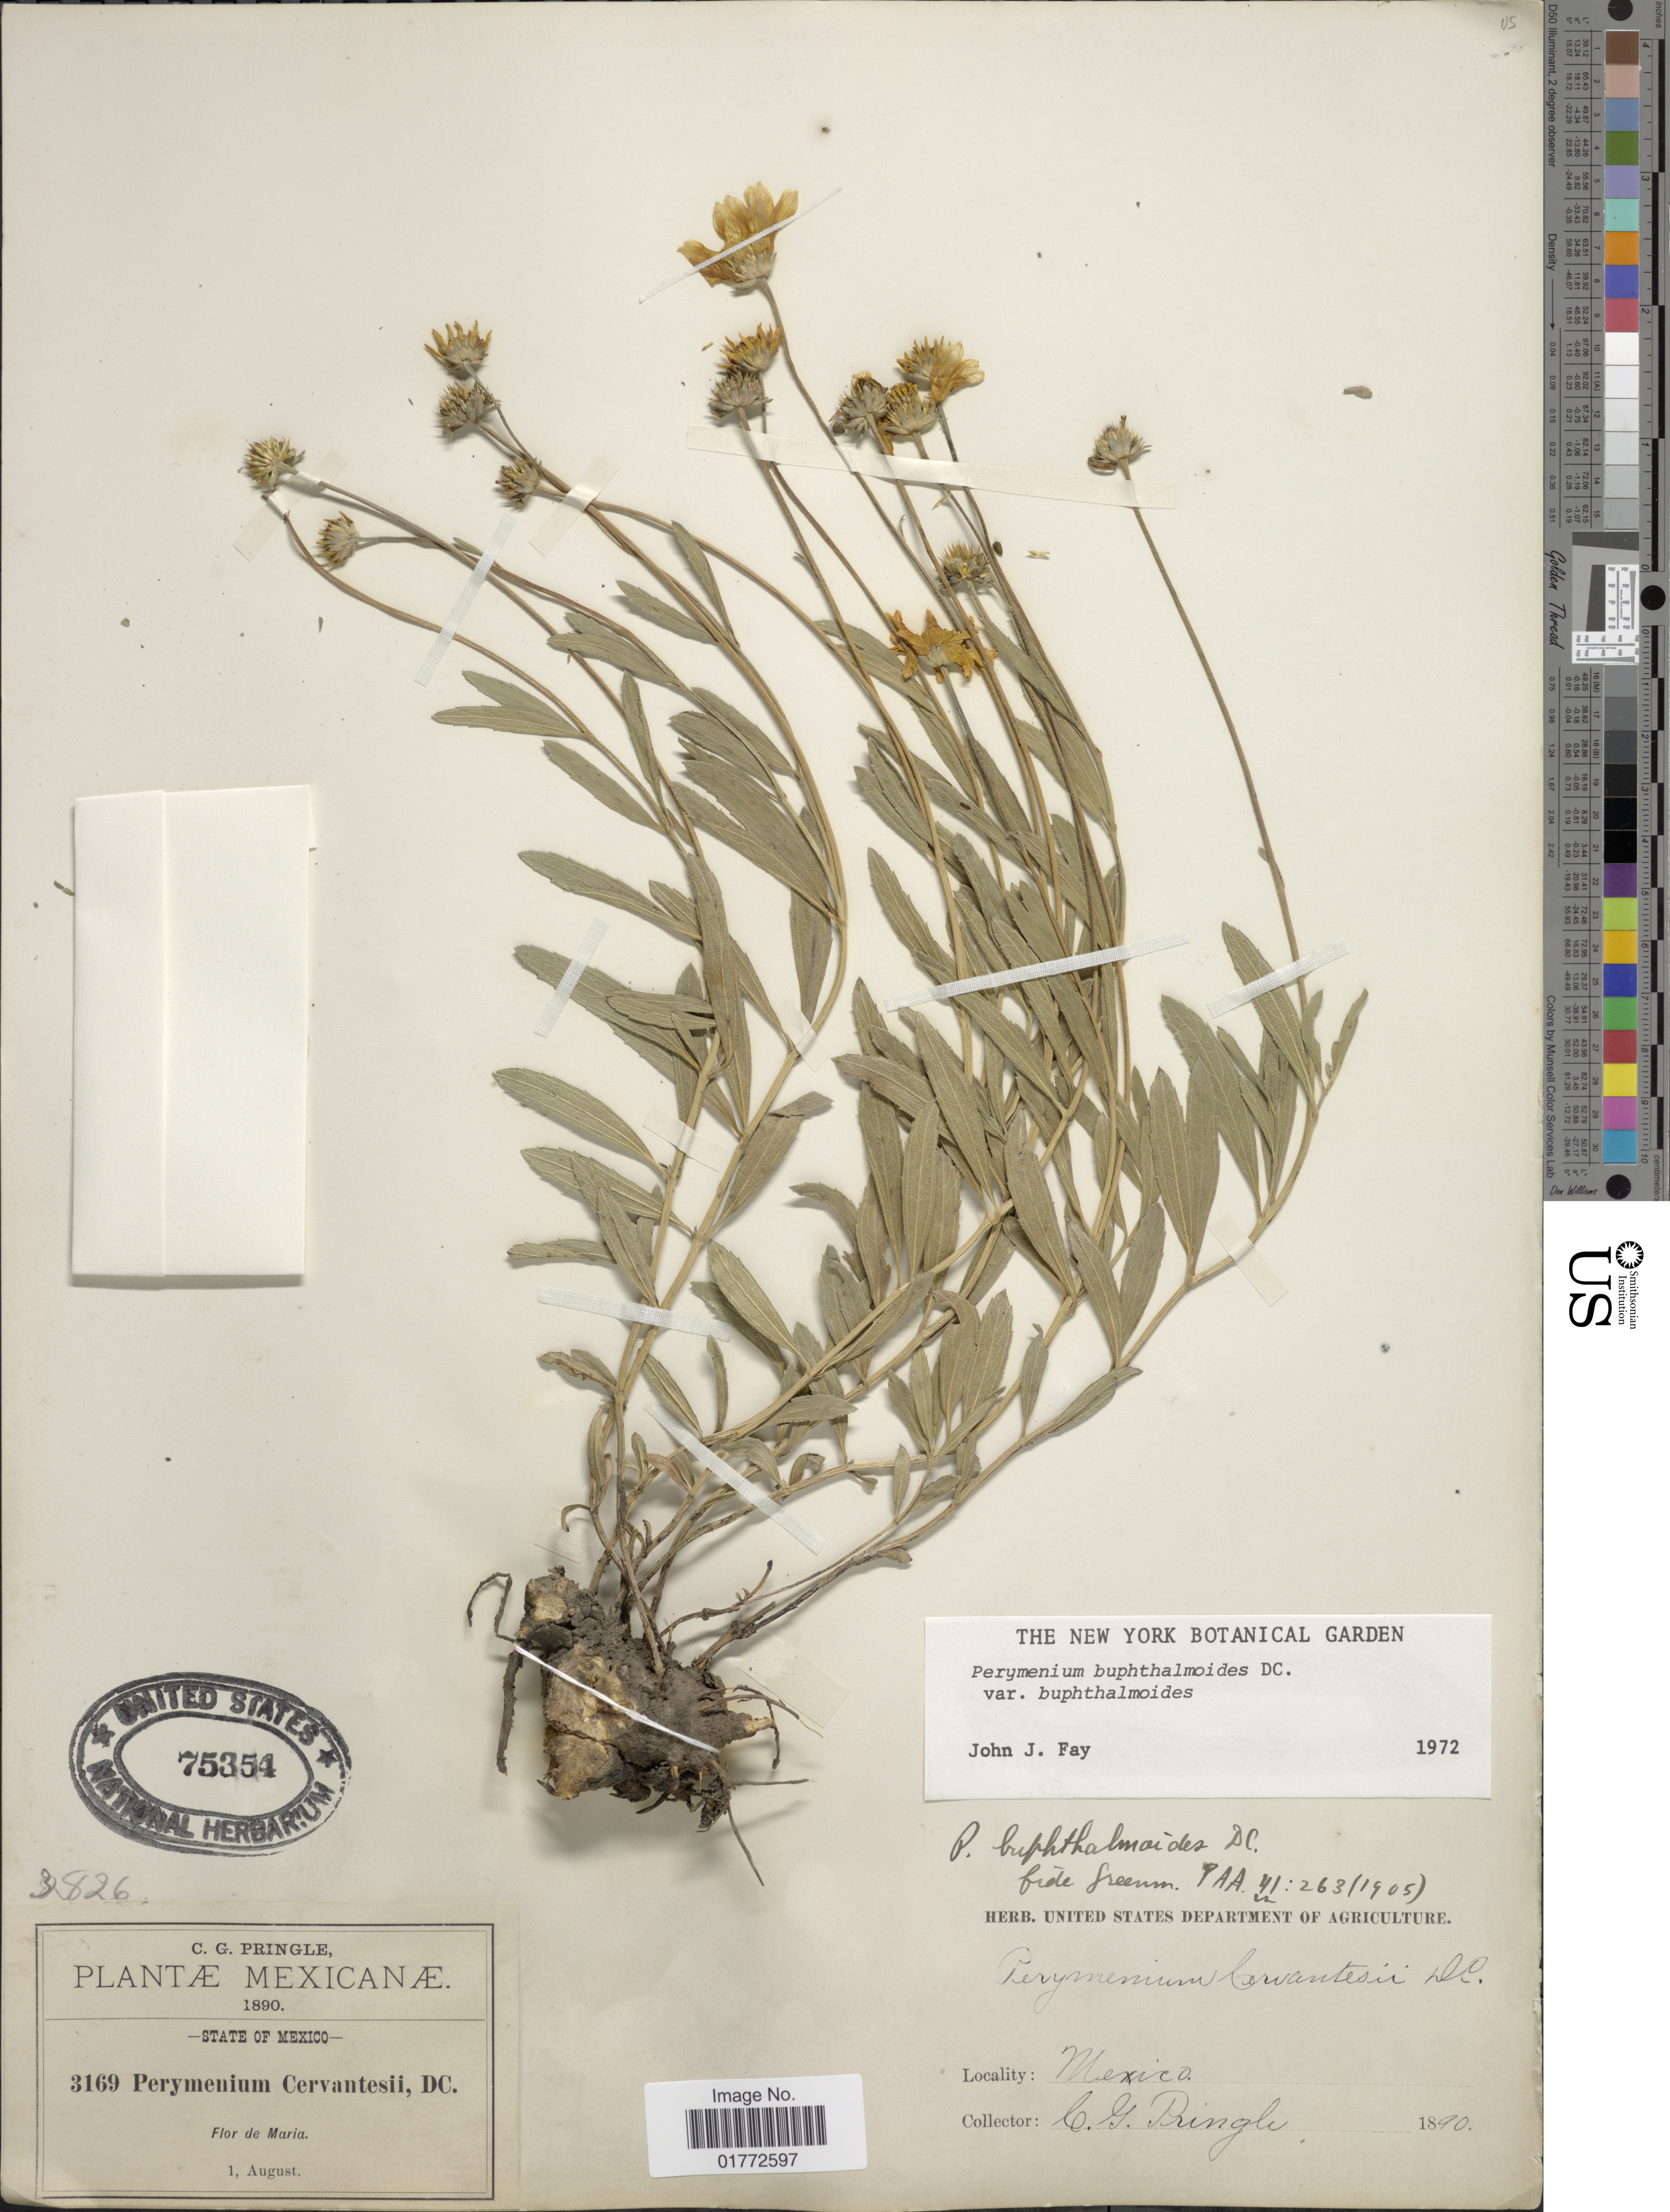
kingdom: Plantae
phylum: Tracheophyta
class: Magnoliopsida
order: Asterales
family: Asteraceae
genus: Perymenium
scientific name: Perymenium buphthalmoides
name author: DC.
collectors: C. G. Pringle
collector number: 3169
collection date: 1890-08-01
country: Mexico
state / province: México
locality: Flor de Maria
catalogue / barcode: US 75354